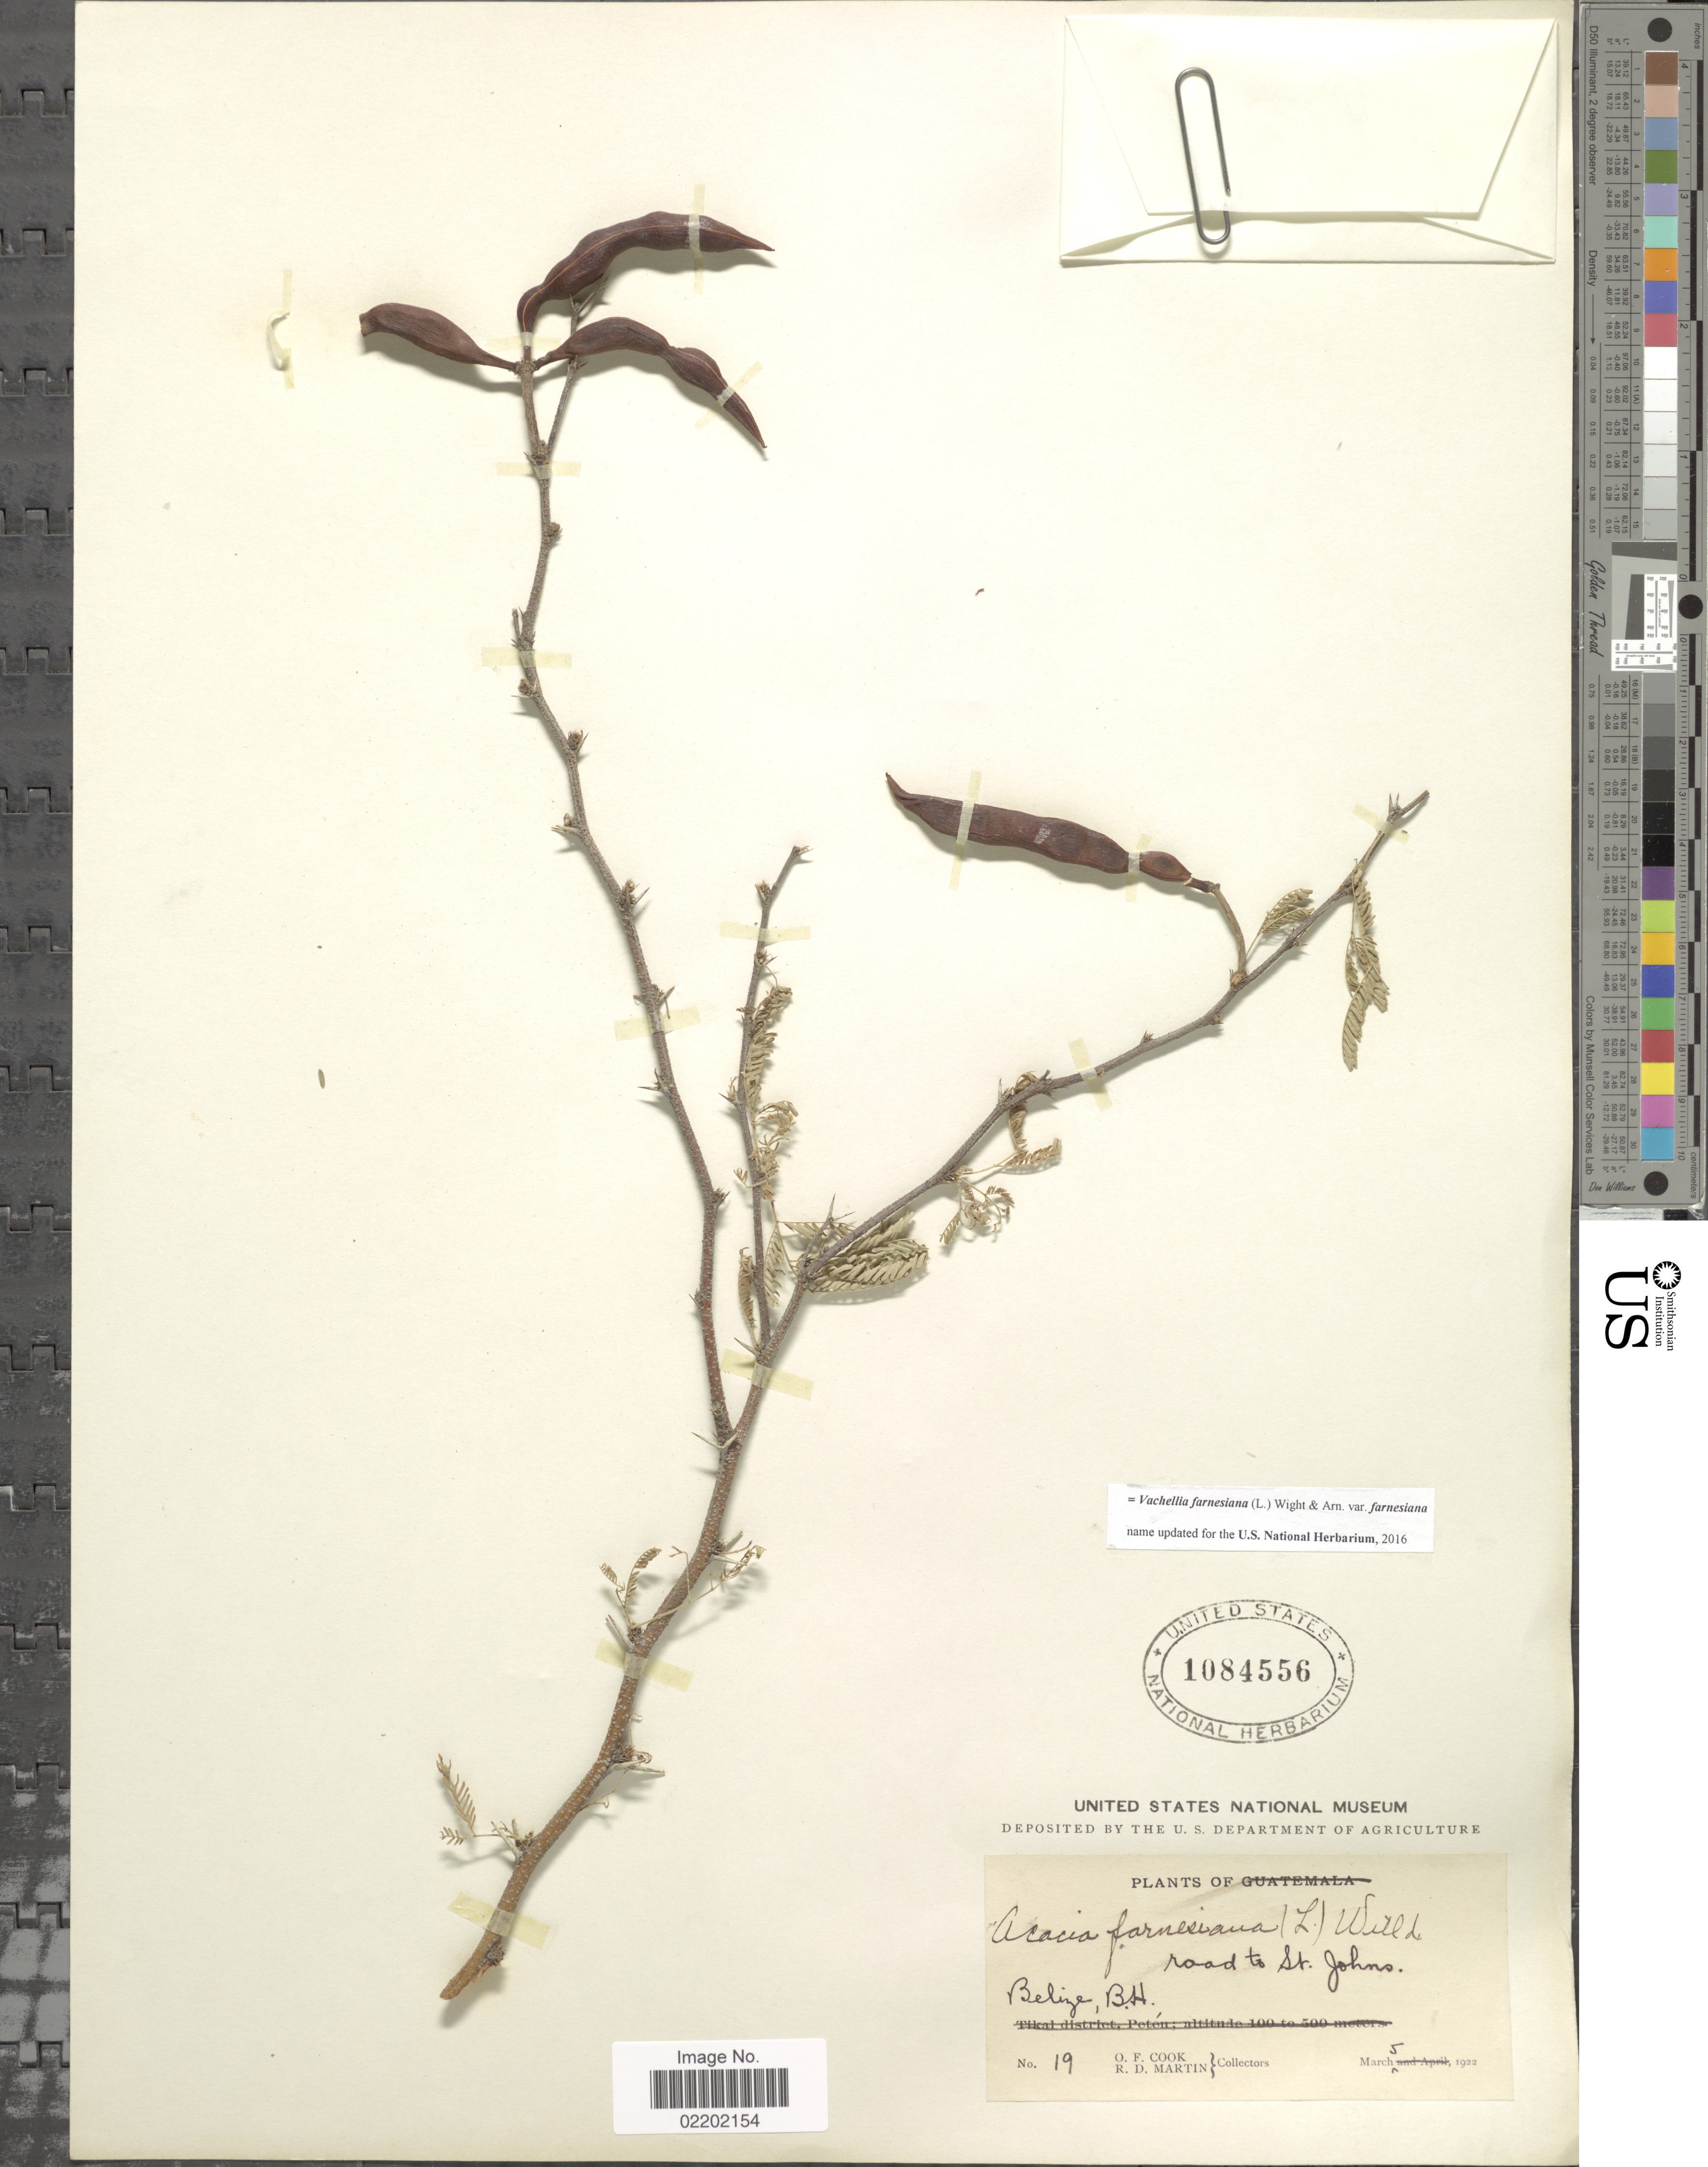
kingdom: Plantae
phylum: Tracheophyta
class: Magnoliopsida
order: Fabales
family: Fabaceae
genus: Vachellia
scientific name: Vachellia farnesiana var. farnesiana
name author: (L.) Wight & Arn.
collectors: O. F. Cook & R. D. Martin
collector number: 19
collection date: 1922-03-05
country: Belize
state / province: Belize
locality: Road to St. Johns, B.H.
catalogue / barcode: US 1084556